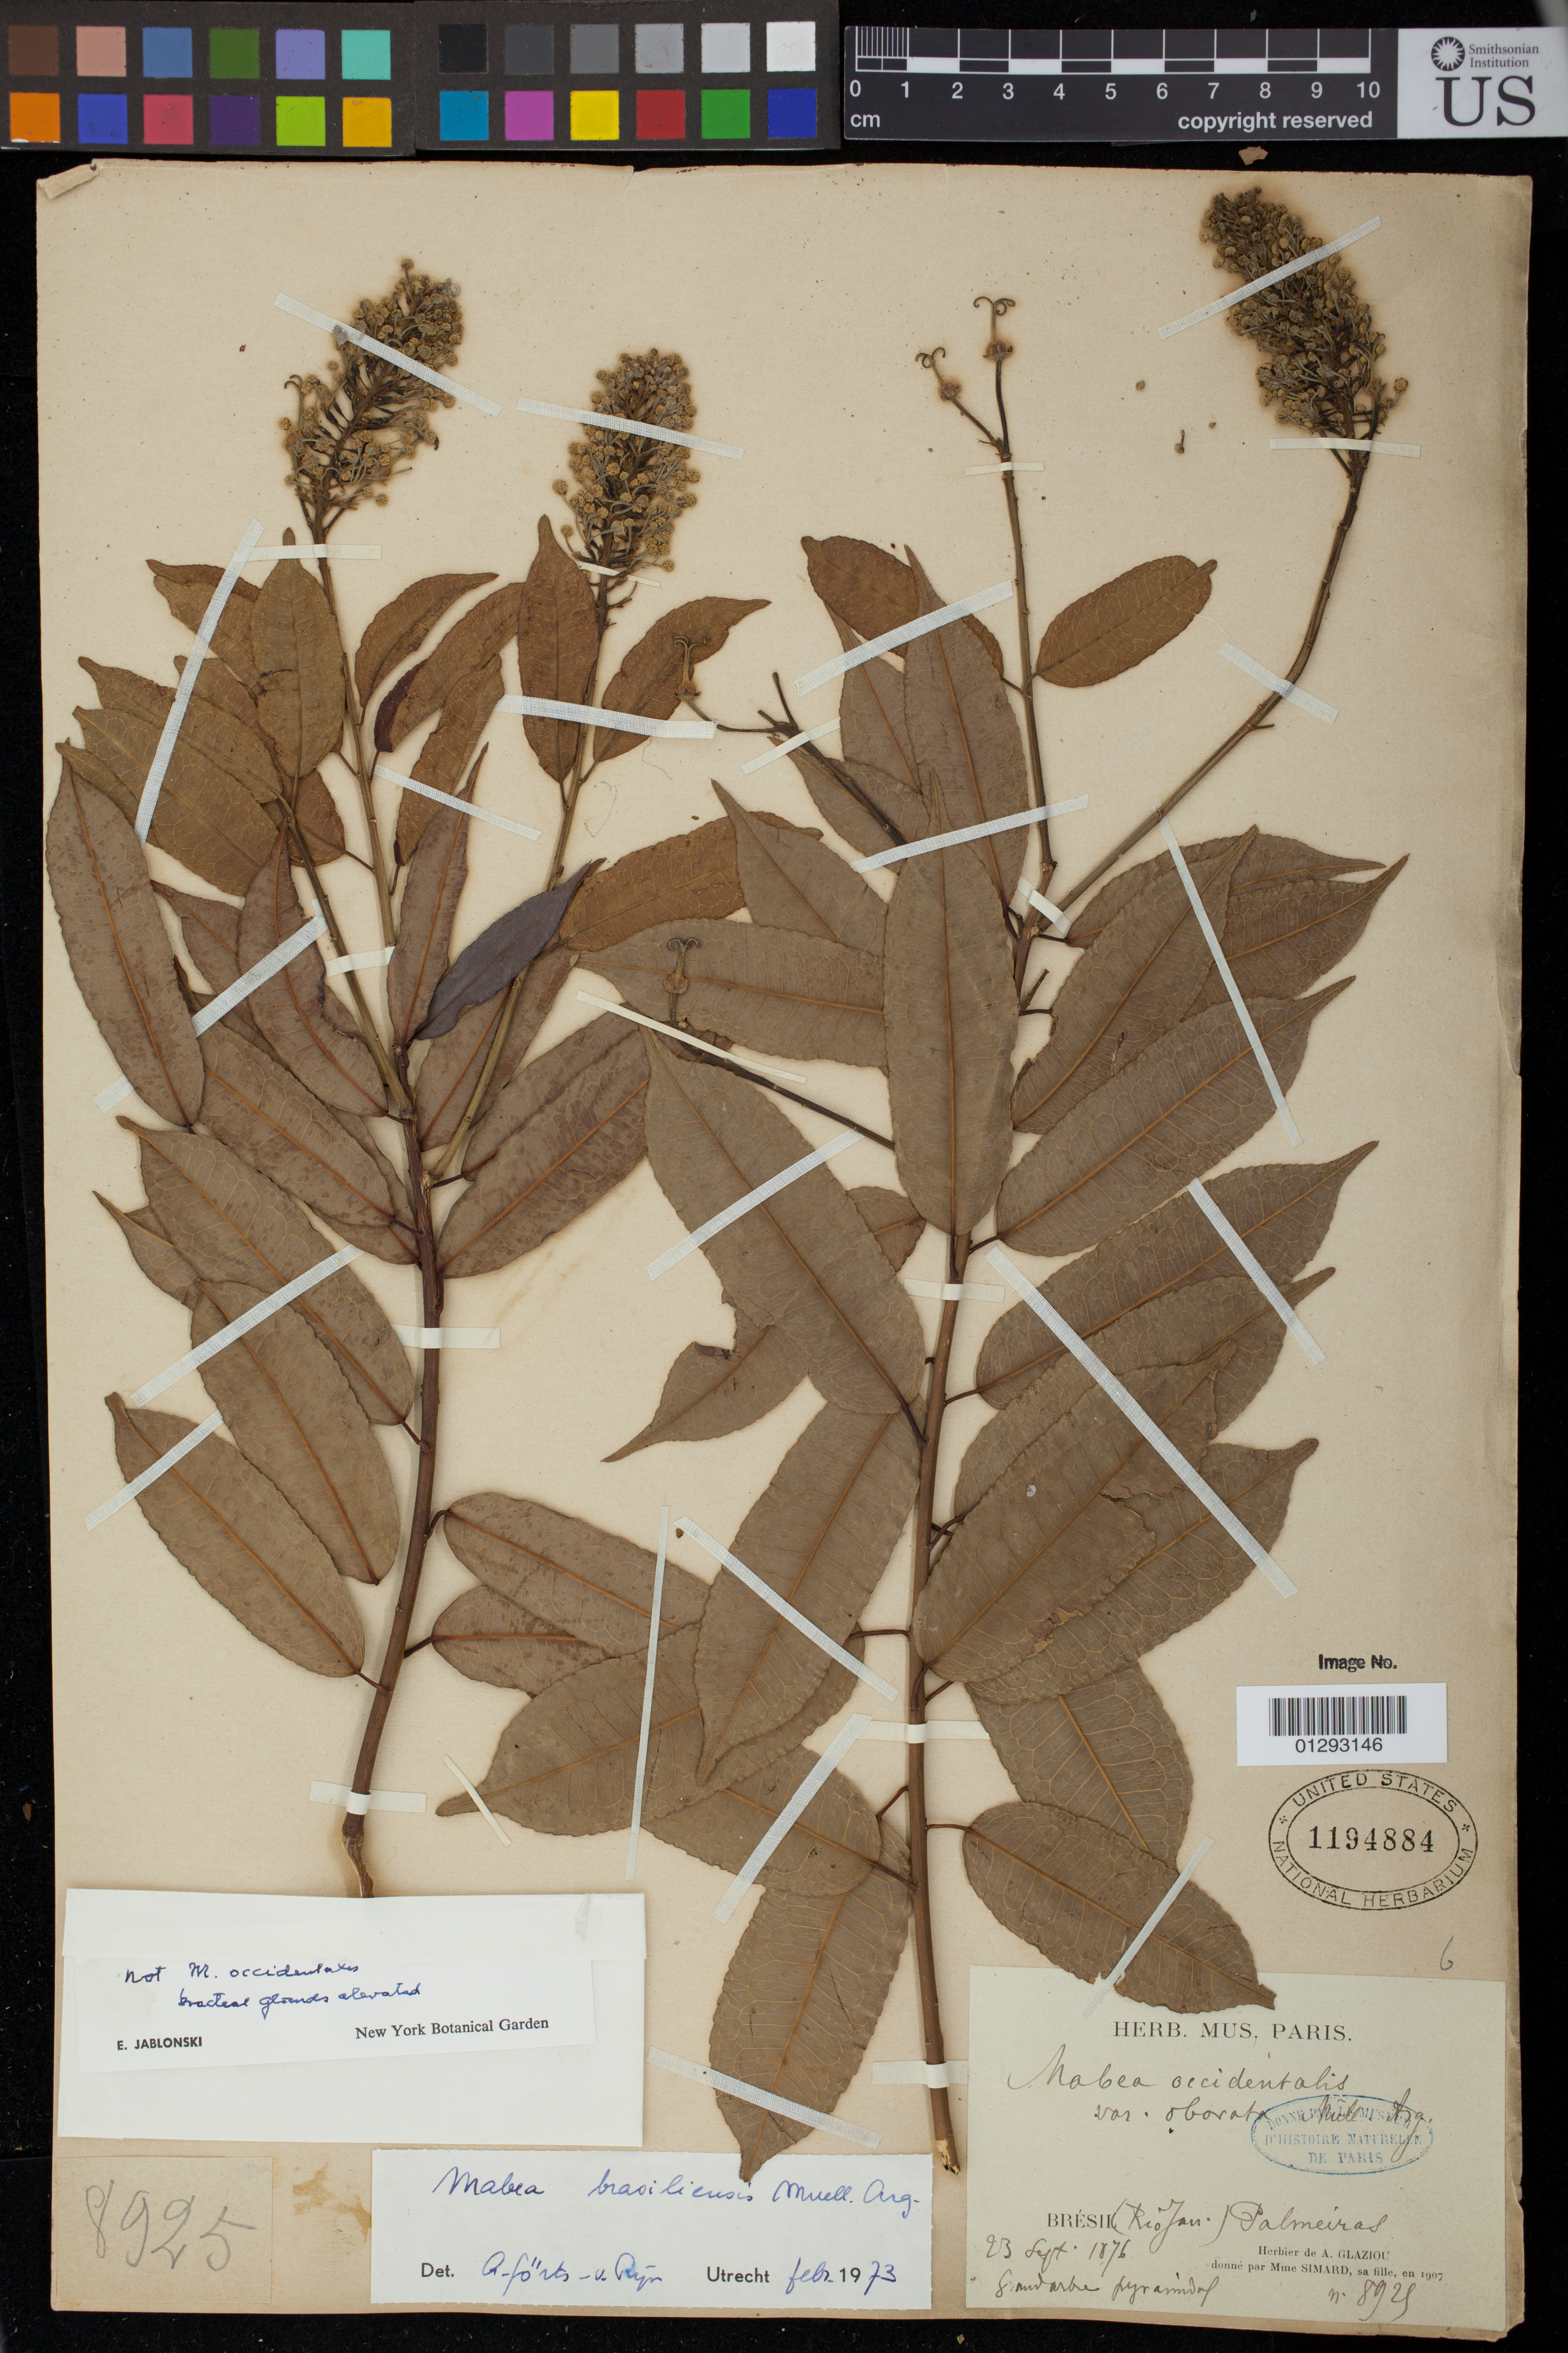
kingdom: Plantae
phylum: Tracheophyta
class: Magnoliopsida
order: Malpighiales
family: Euphorbiaceae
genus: Mabea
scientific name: Mabea brasiliensis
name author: Müll. Arg. in DC.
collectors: A. F. M. Glaziou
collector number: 8925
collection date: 1876-09-23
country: Brazil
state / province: Bahia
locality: (Rio Jan.) Palmeiras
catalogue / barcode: US 1194884